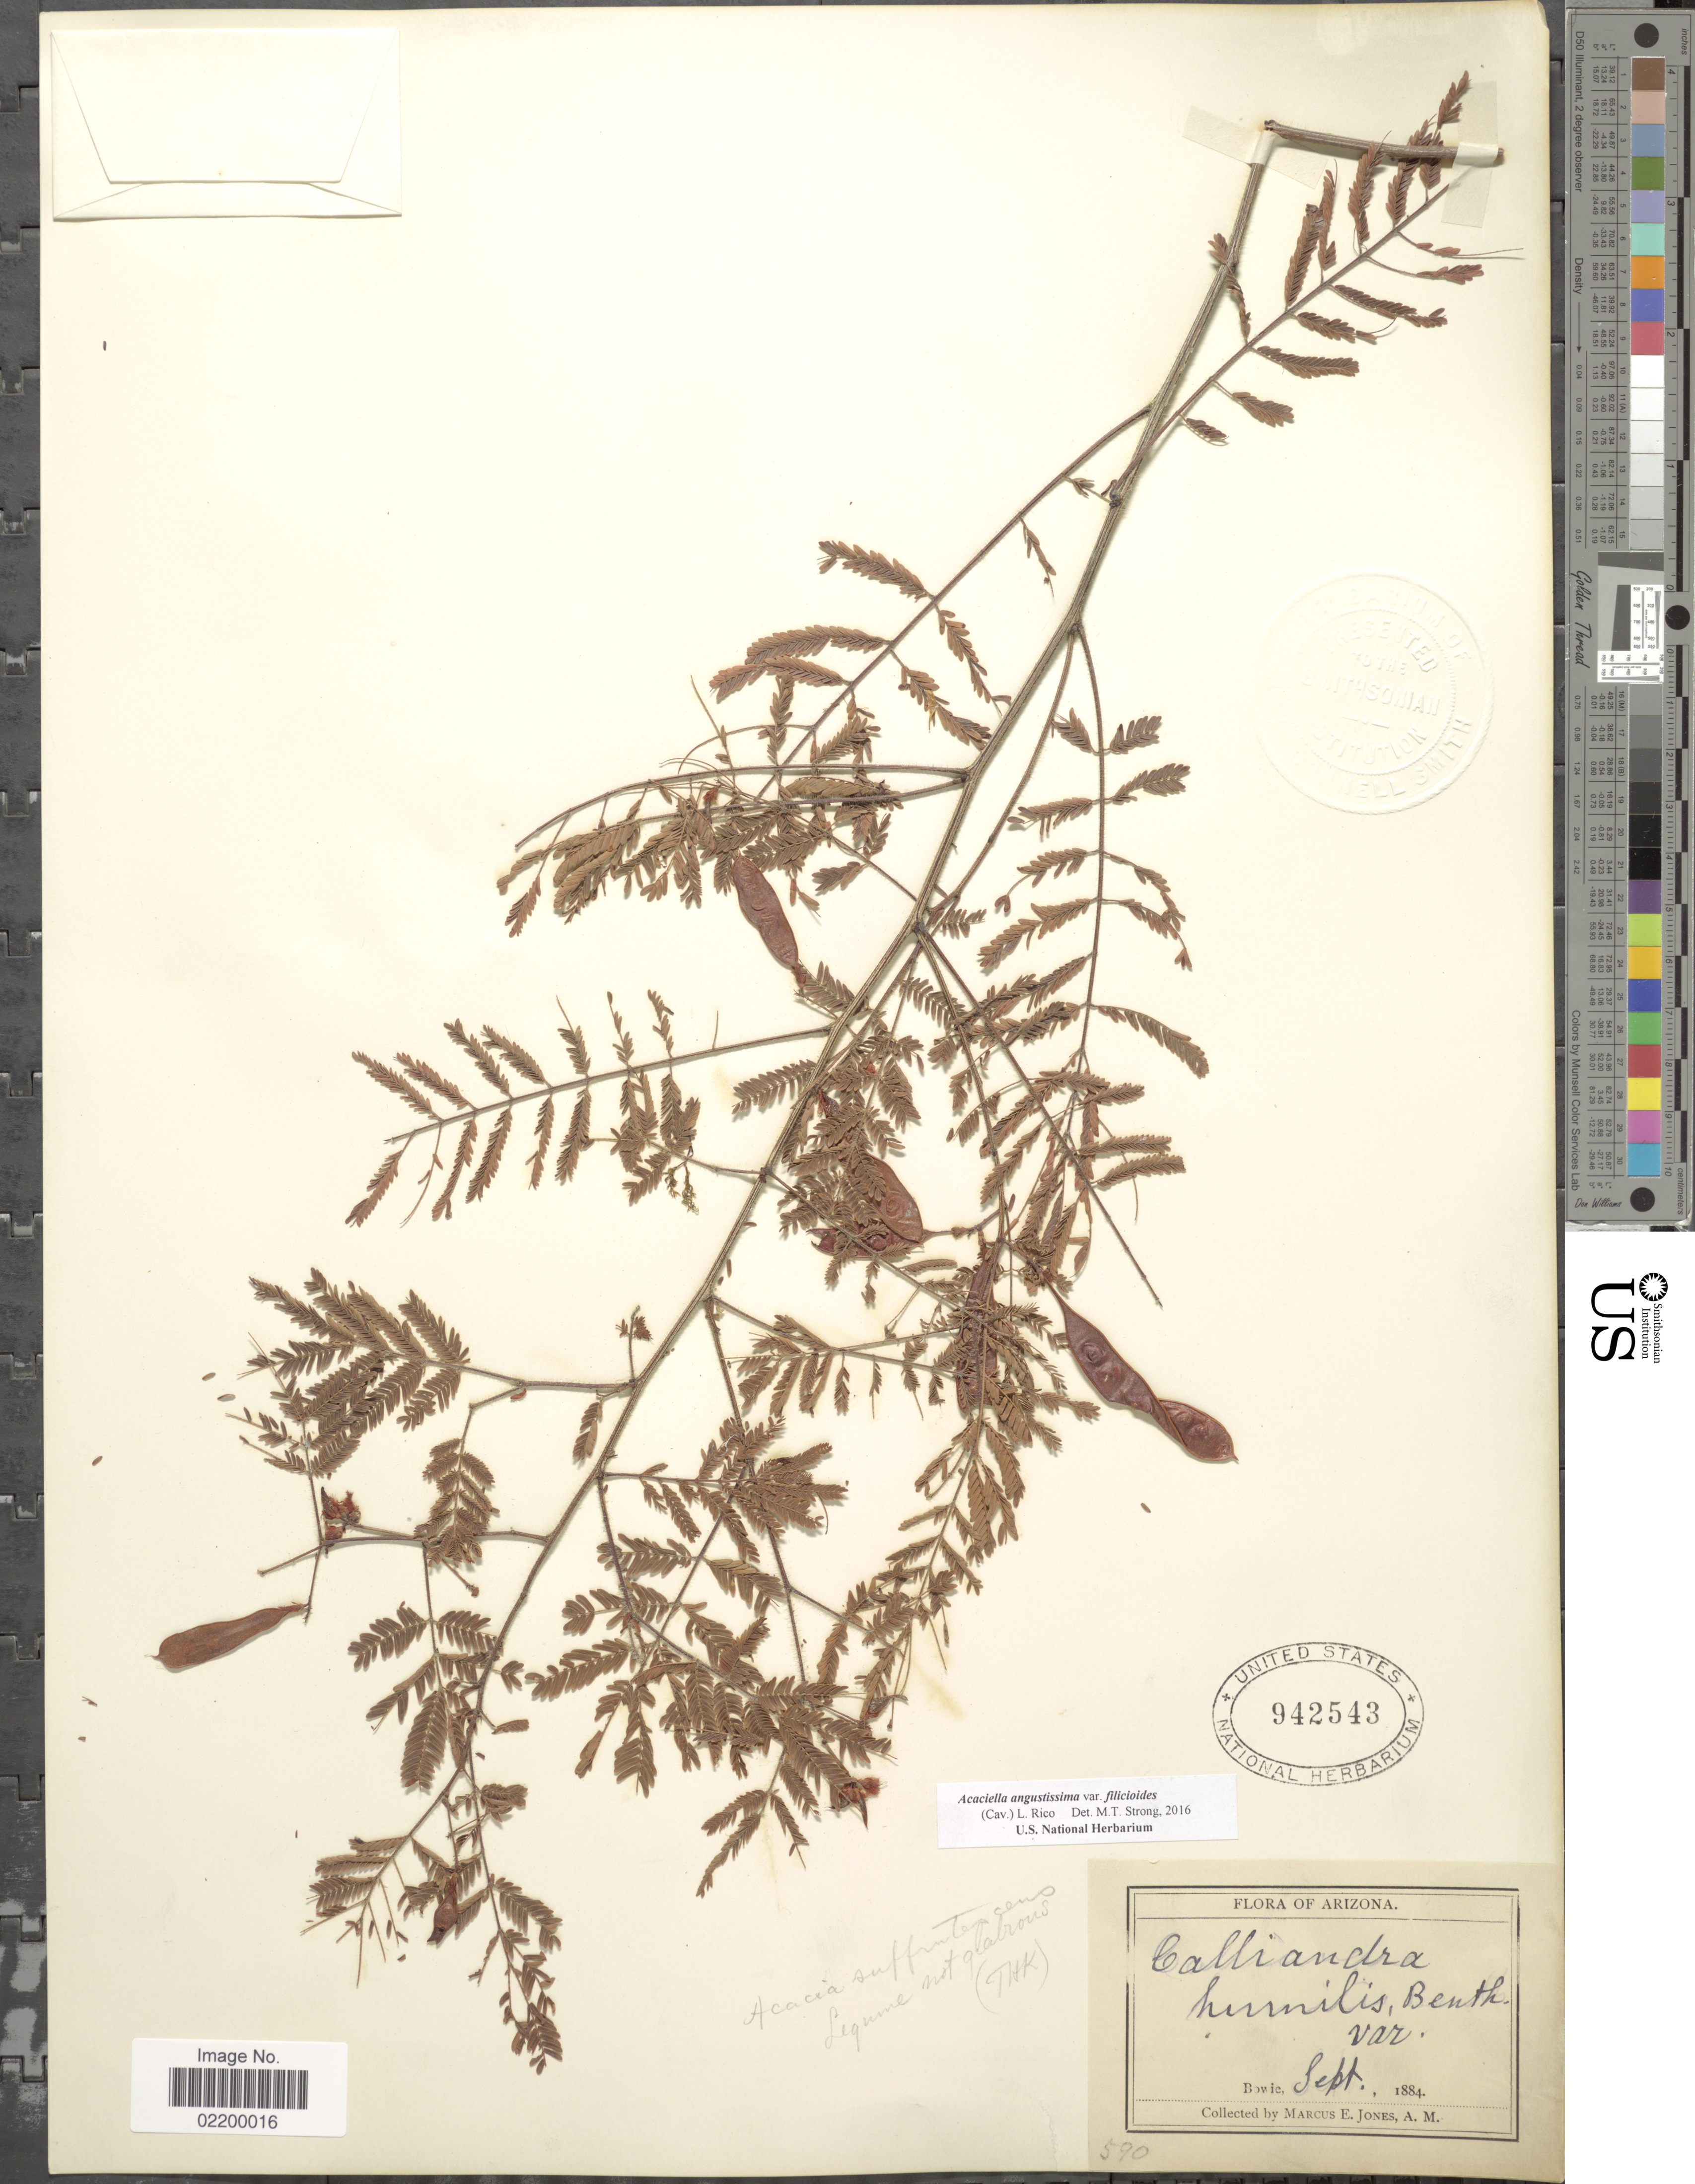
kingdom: Plantae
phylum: Tracheophyta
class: Magnoliopsida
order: Fabales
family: Fabaceae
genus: Acaciella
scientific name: Acaciella angustissima var. filicioides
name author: (Cav.) L. Rico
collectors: M. E. Jones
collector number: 590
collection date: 1884-09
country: United States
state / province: Arizona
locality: Arizona.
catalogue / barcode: US 942543